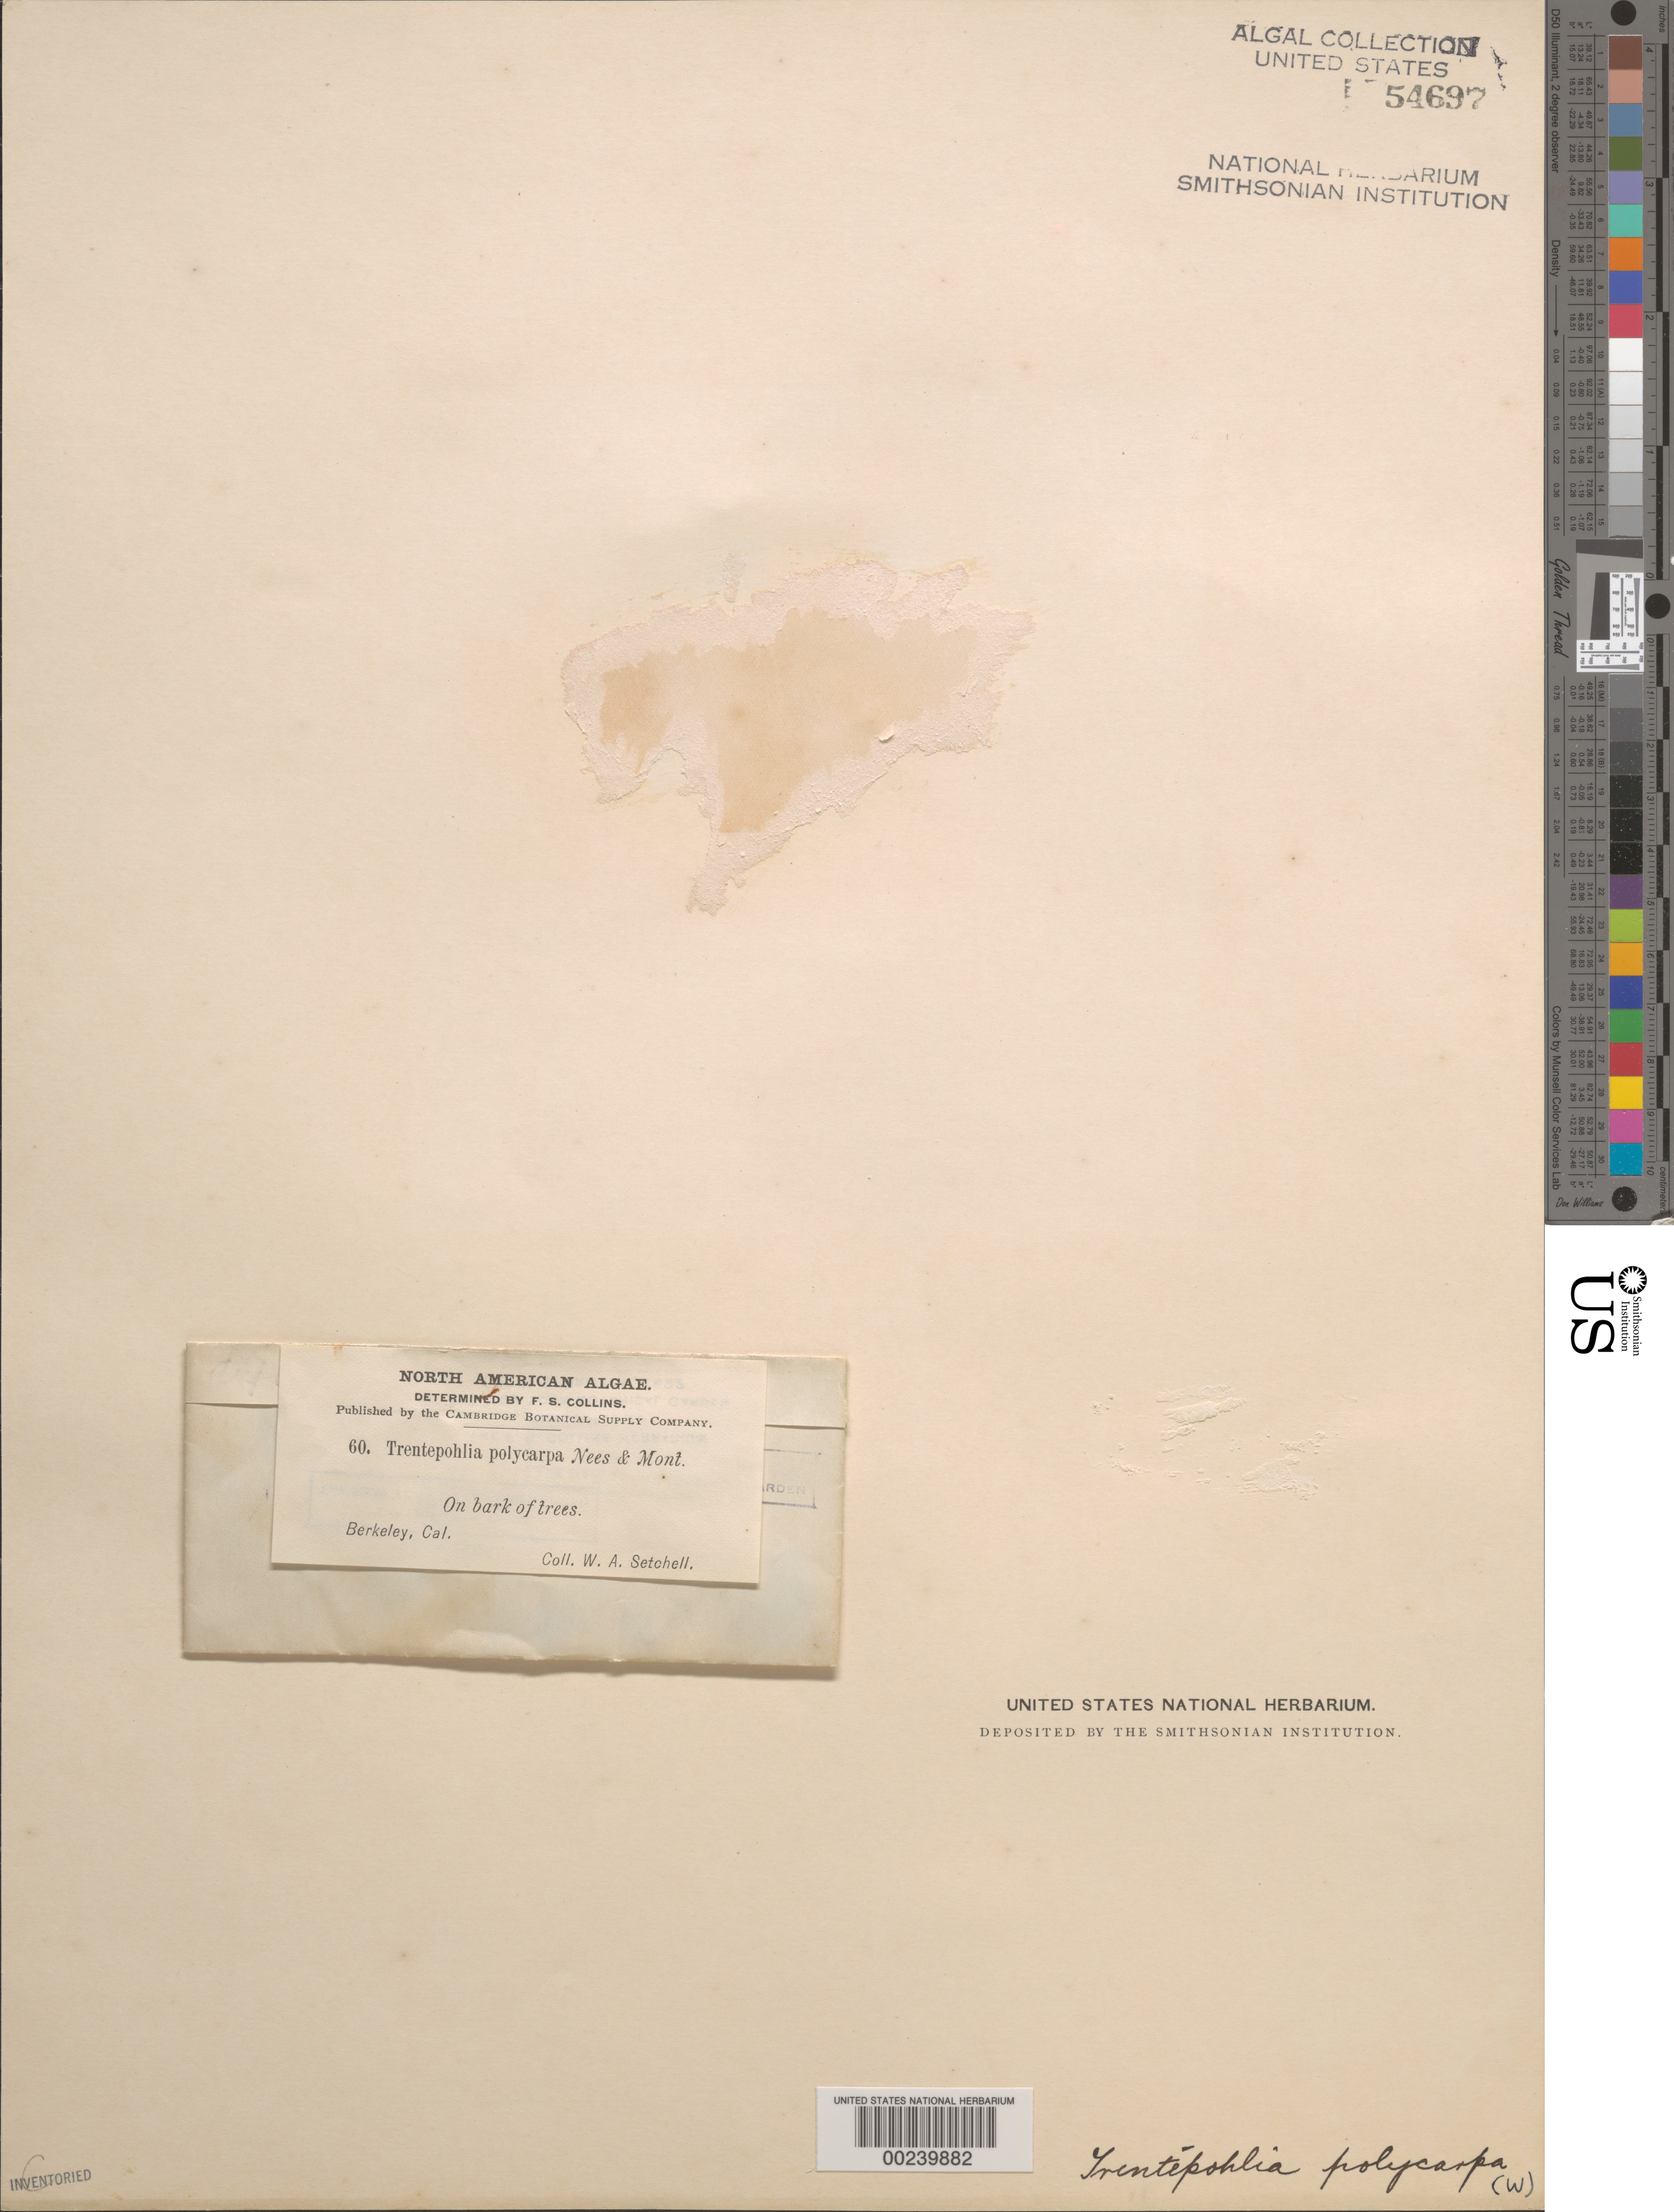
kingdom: Plantae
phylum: Chlorophyta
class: Ulvophyceae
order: Trentepohliales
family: Trentepohliaceae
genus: Trentepohlia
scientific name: Trentepohlia flava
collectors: W. Setchell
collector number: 60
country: United States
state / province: California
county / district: Alameda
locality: Berkeley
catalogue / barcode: US 54697